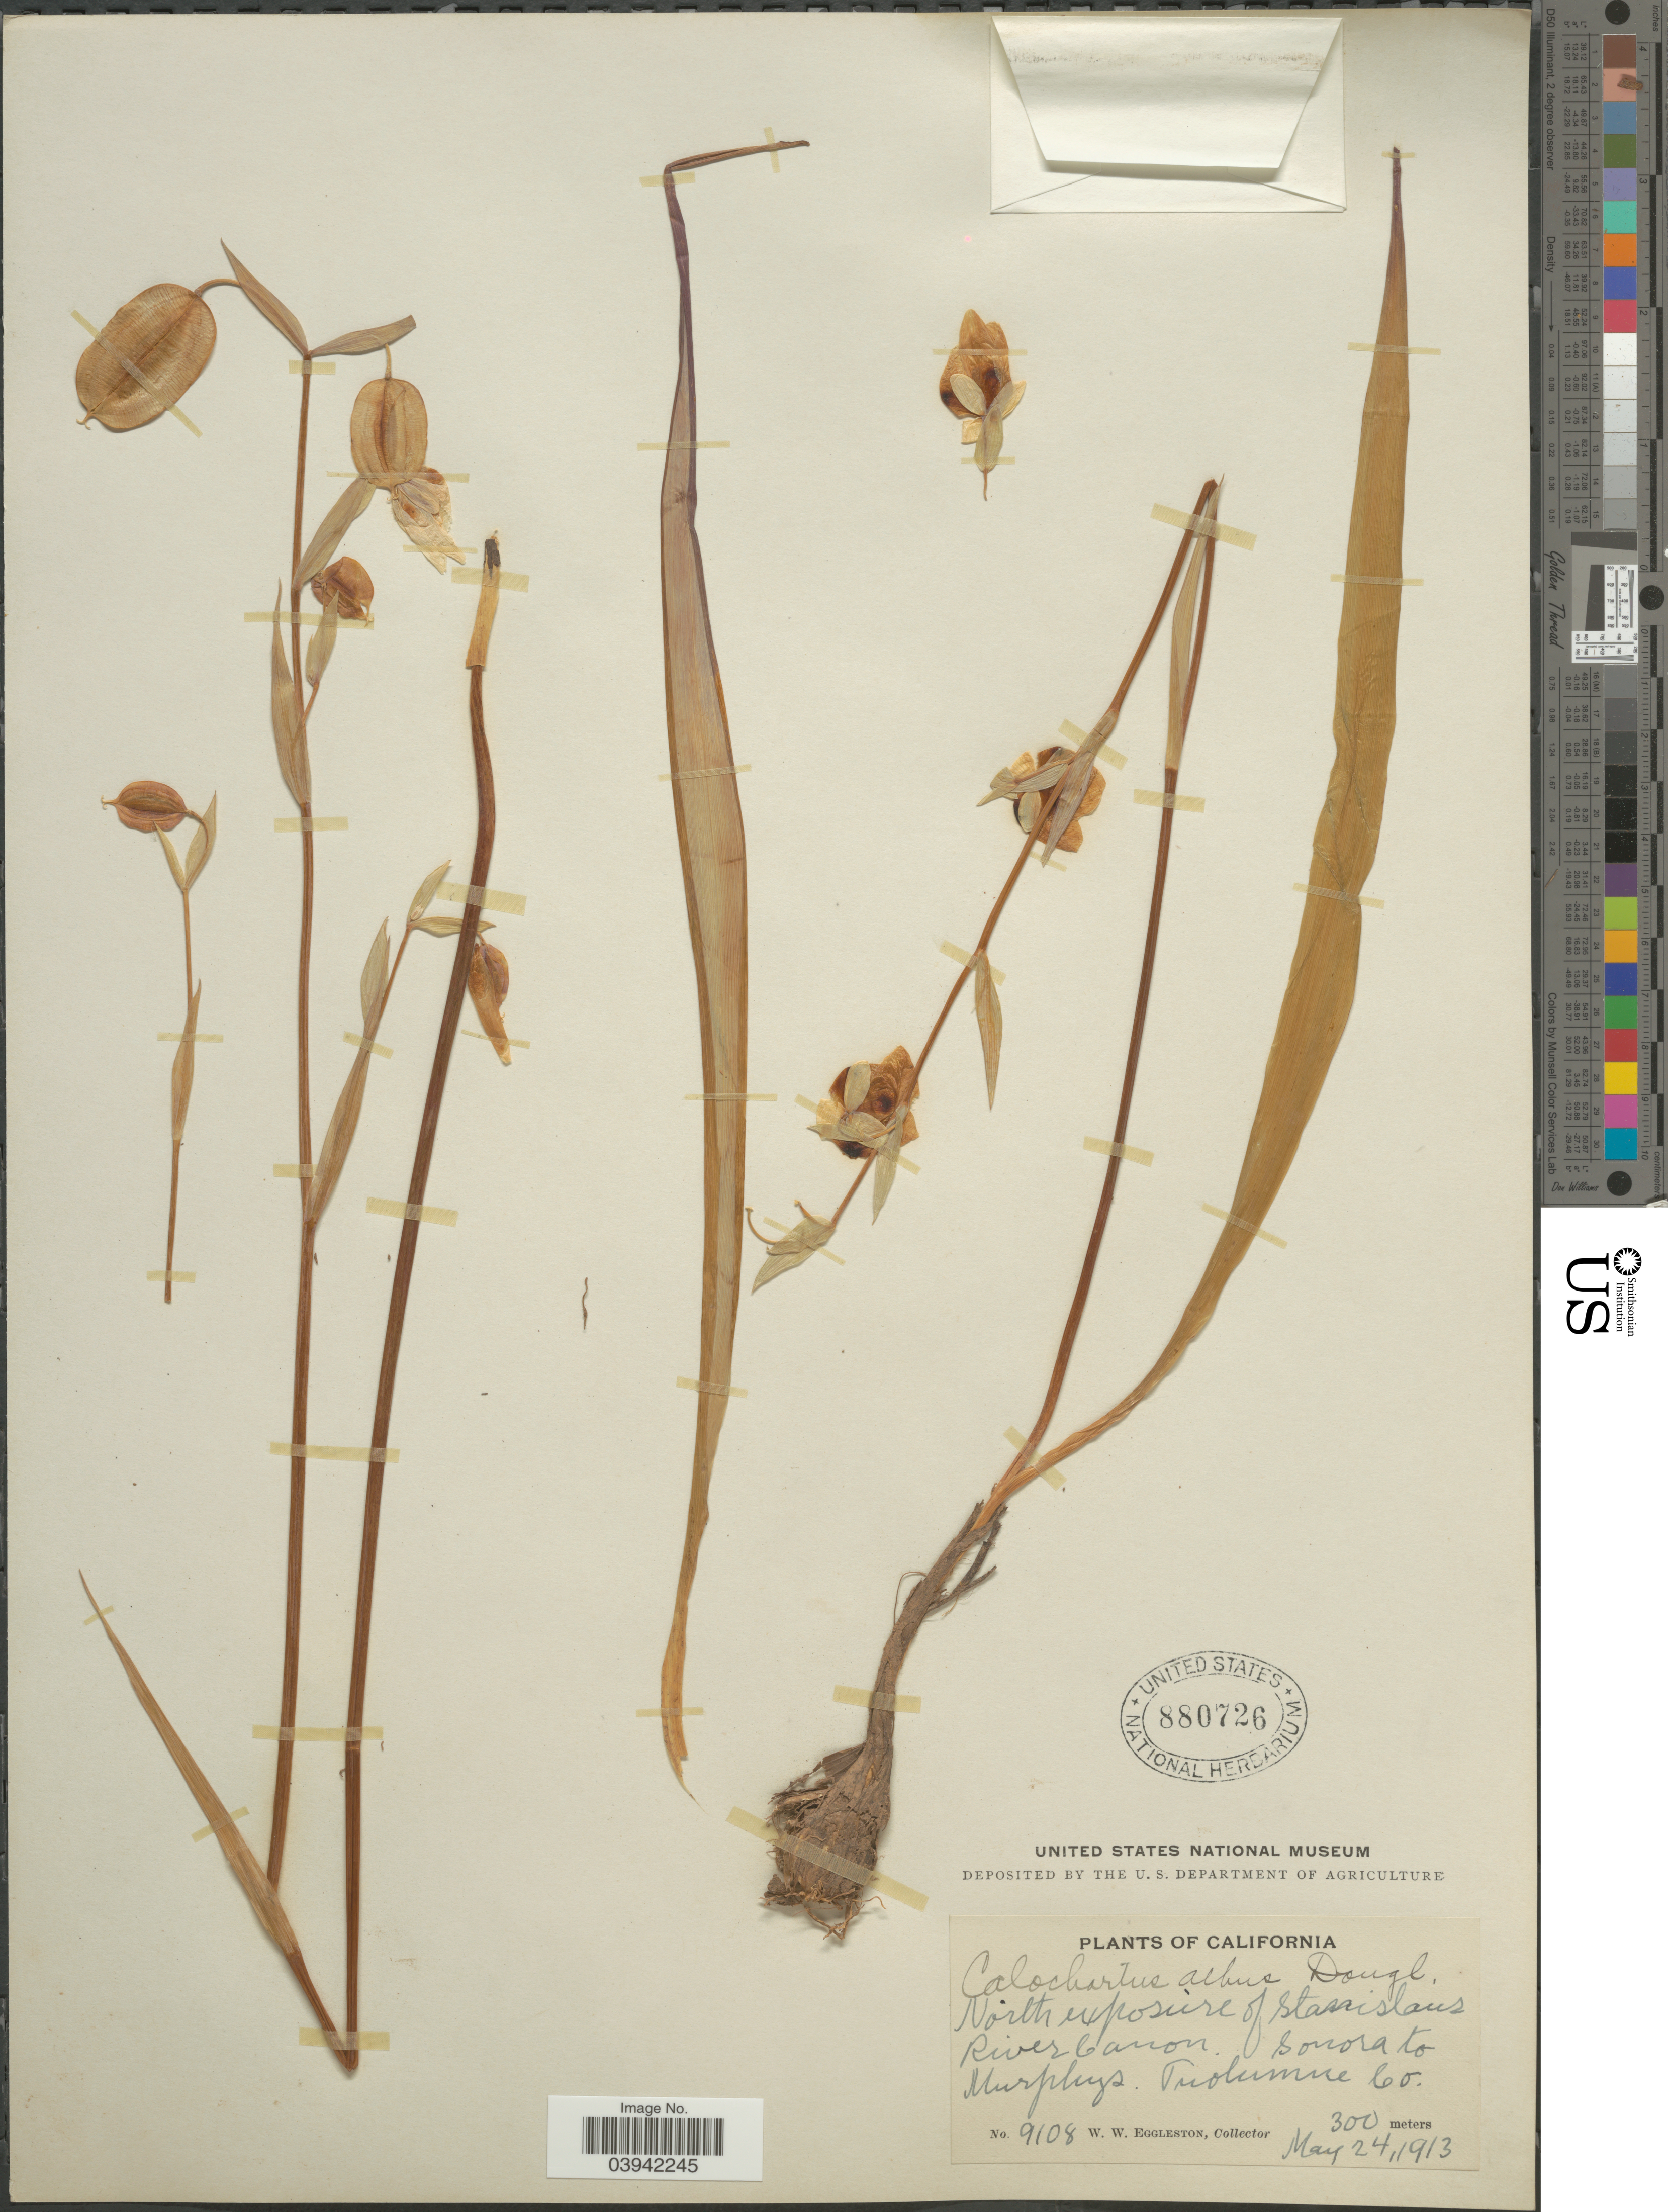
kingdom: Plantae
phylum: Tracheophyta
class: Liliopsida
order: Liliales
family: Liliaceae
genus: Calochortus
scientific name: Calochortus albus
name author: (Benth.) Douglas ex Benth.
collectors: W. W. Eggleston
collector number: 9108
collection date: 1913-05-24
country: United States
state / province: California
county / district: Tuolumne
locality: North exposure of Stanislaus River Canon. Sonora to Murphys. Tuolumne Co.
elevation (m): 300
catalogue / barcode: US 880726